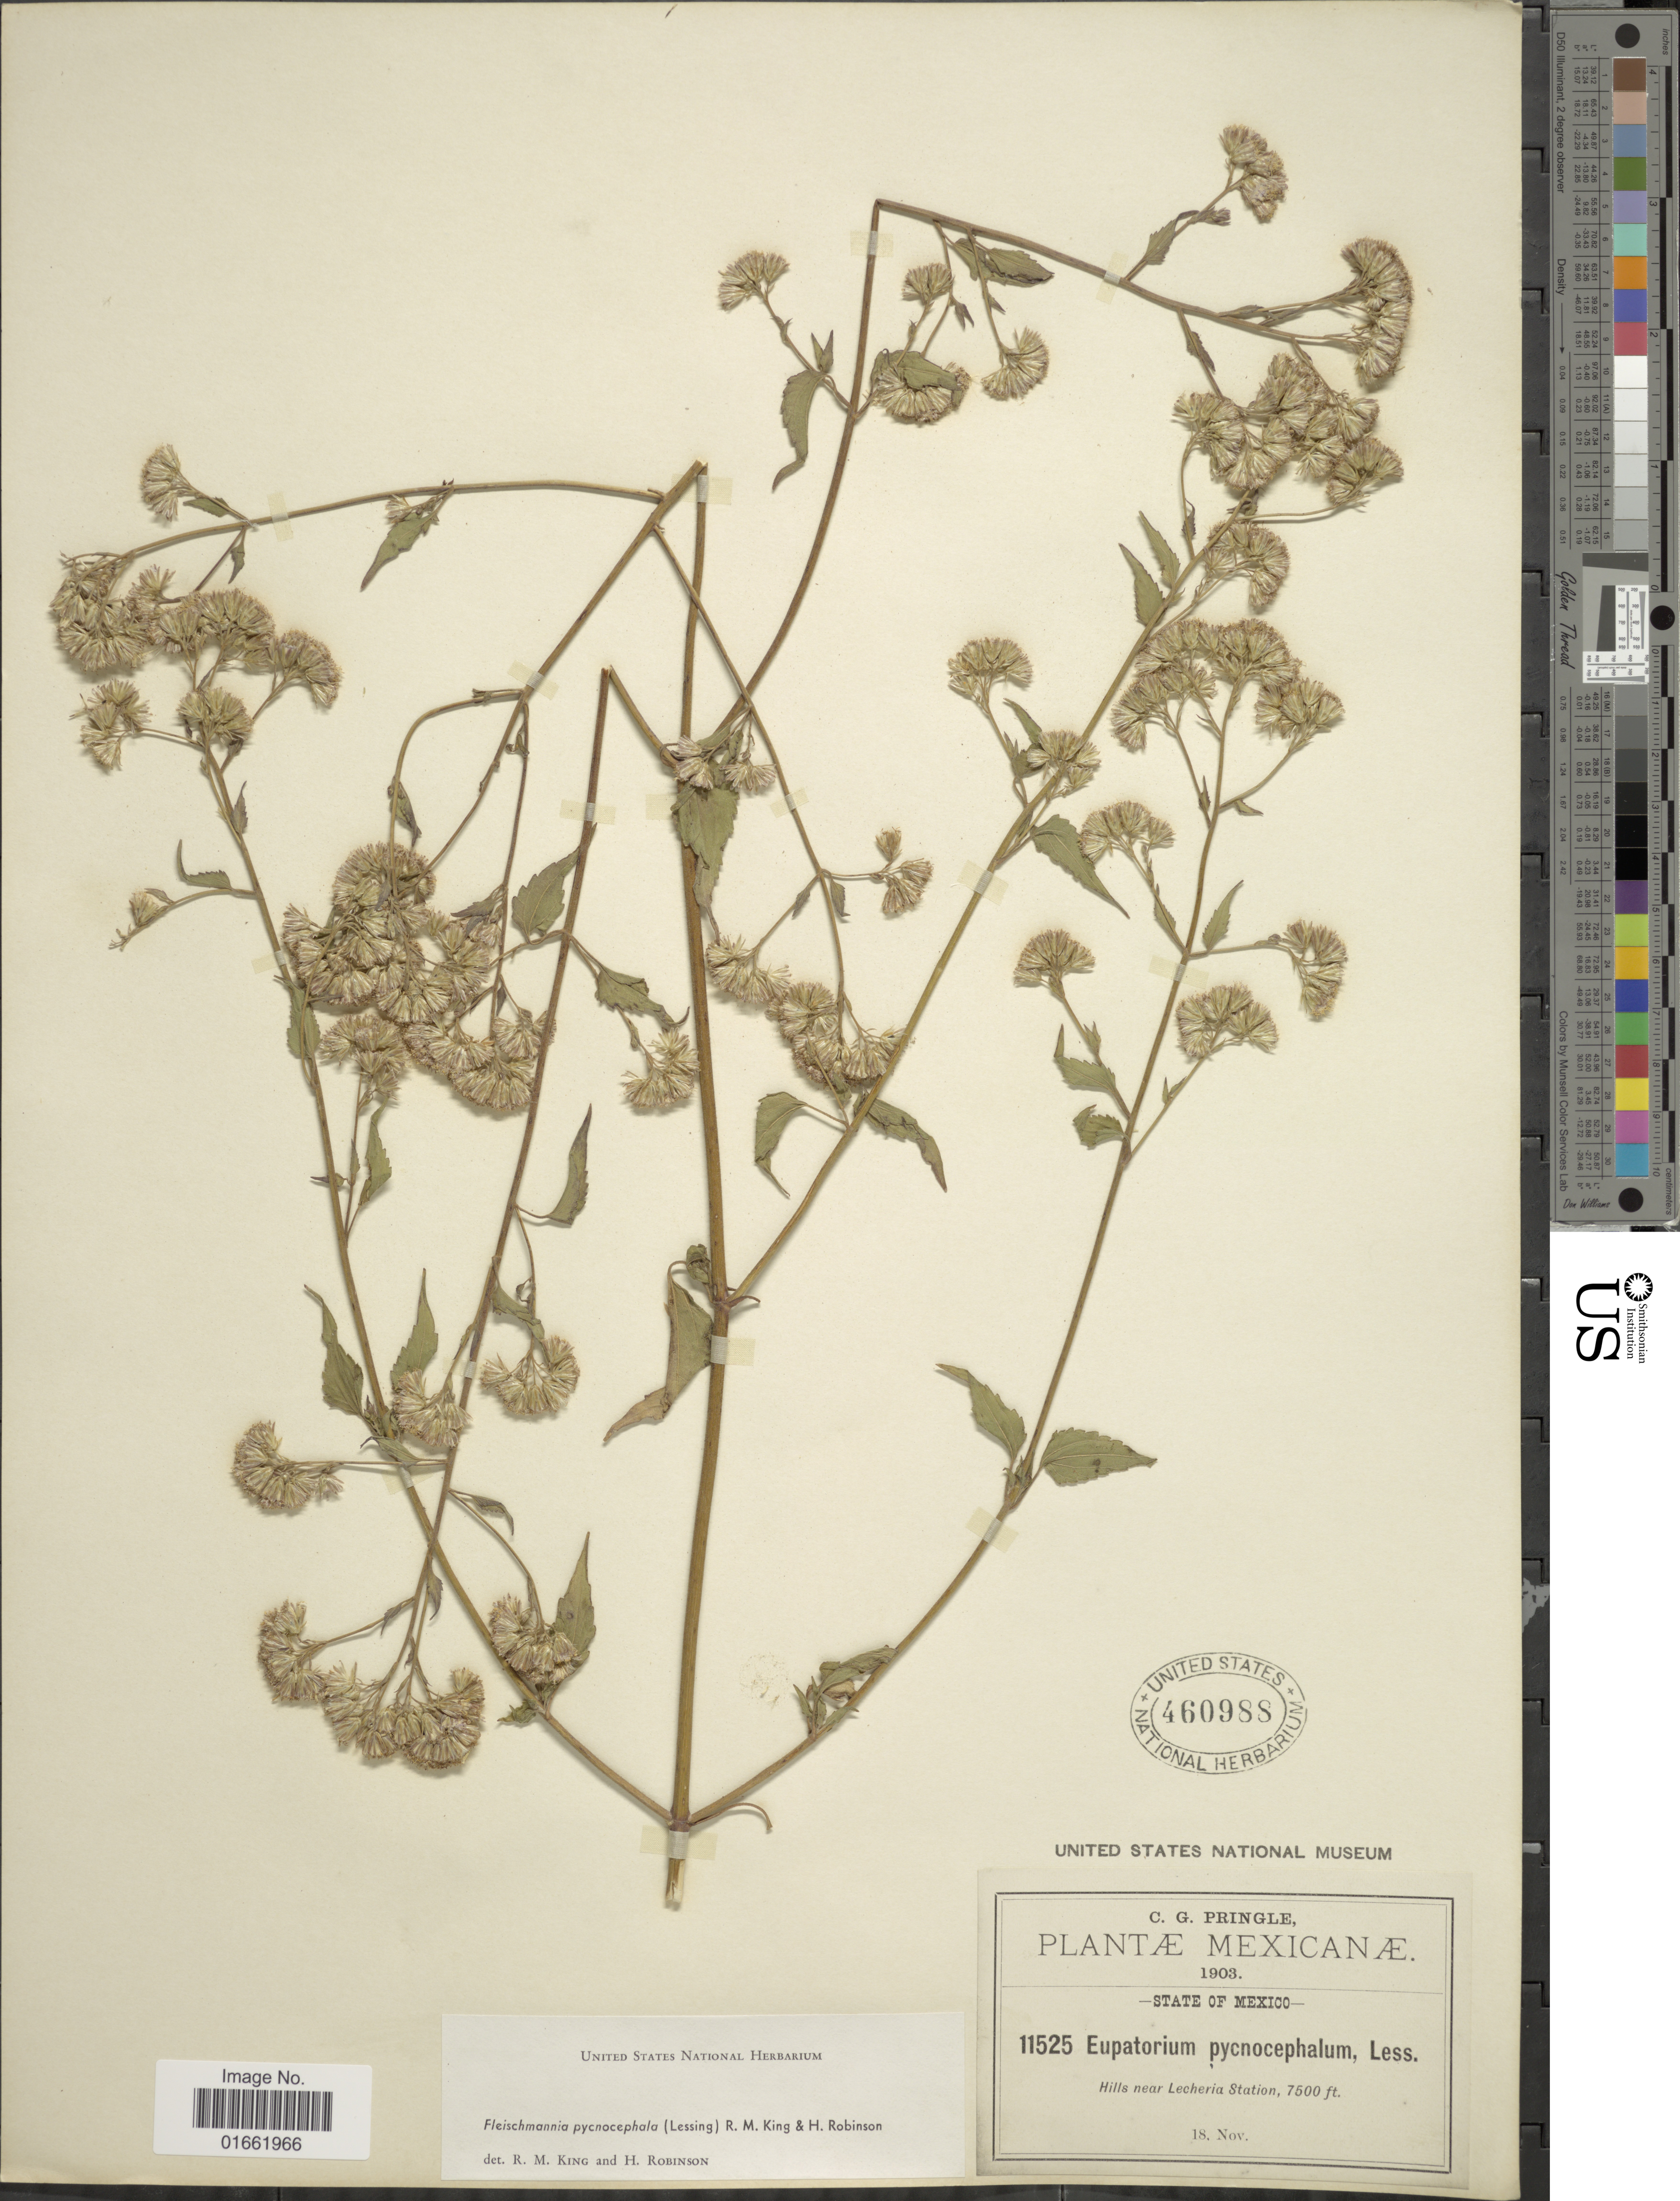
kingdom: Plantae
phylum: Tracheophyta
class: Magnoliopsida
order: Asterales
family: Asteraceae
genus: Fleischmannia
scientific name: Fleischmannia pycnocephala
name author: (Less.) R.M. King & H. Rob.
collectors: C. G. Pringle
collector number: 11525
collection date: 1903-11-18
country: Mexico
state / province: México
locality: State of Mexico. Hills near Lecheria Station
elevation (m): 2286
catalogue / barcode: US 460988